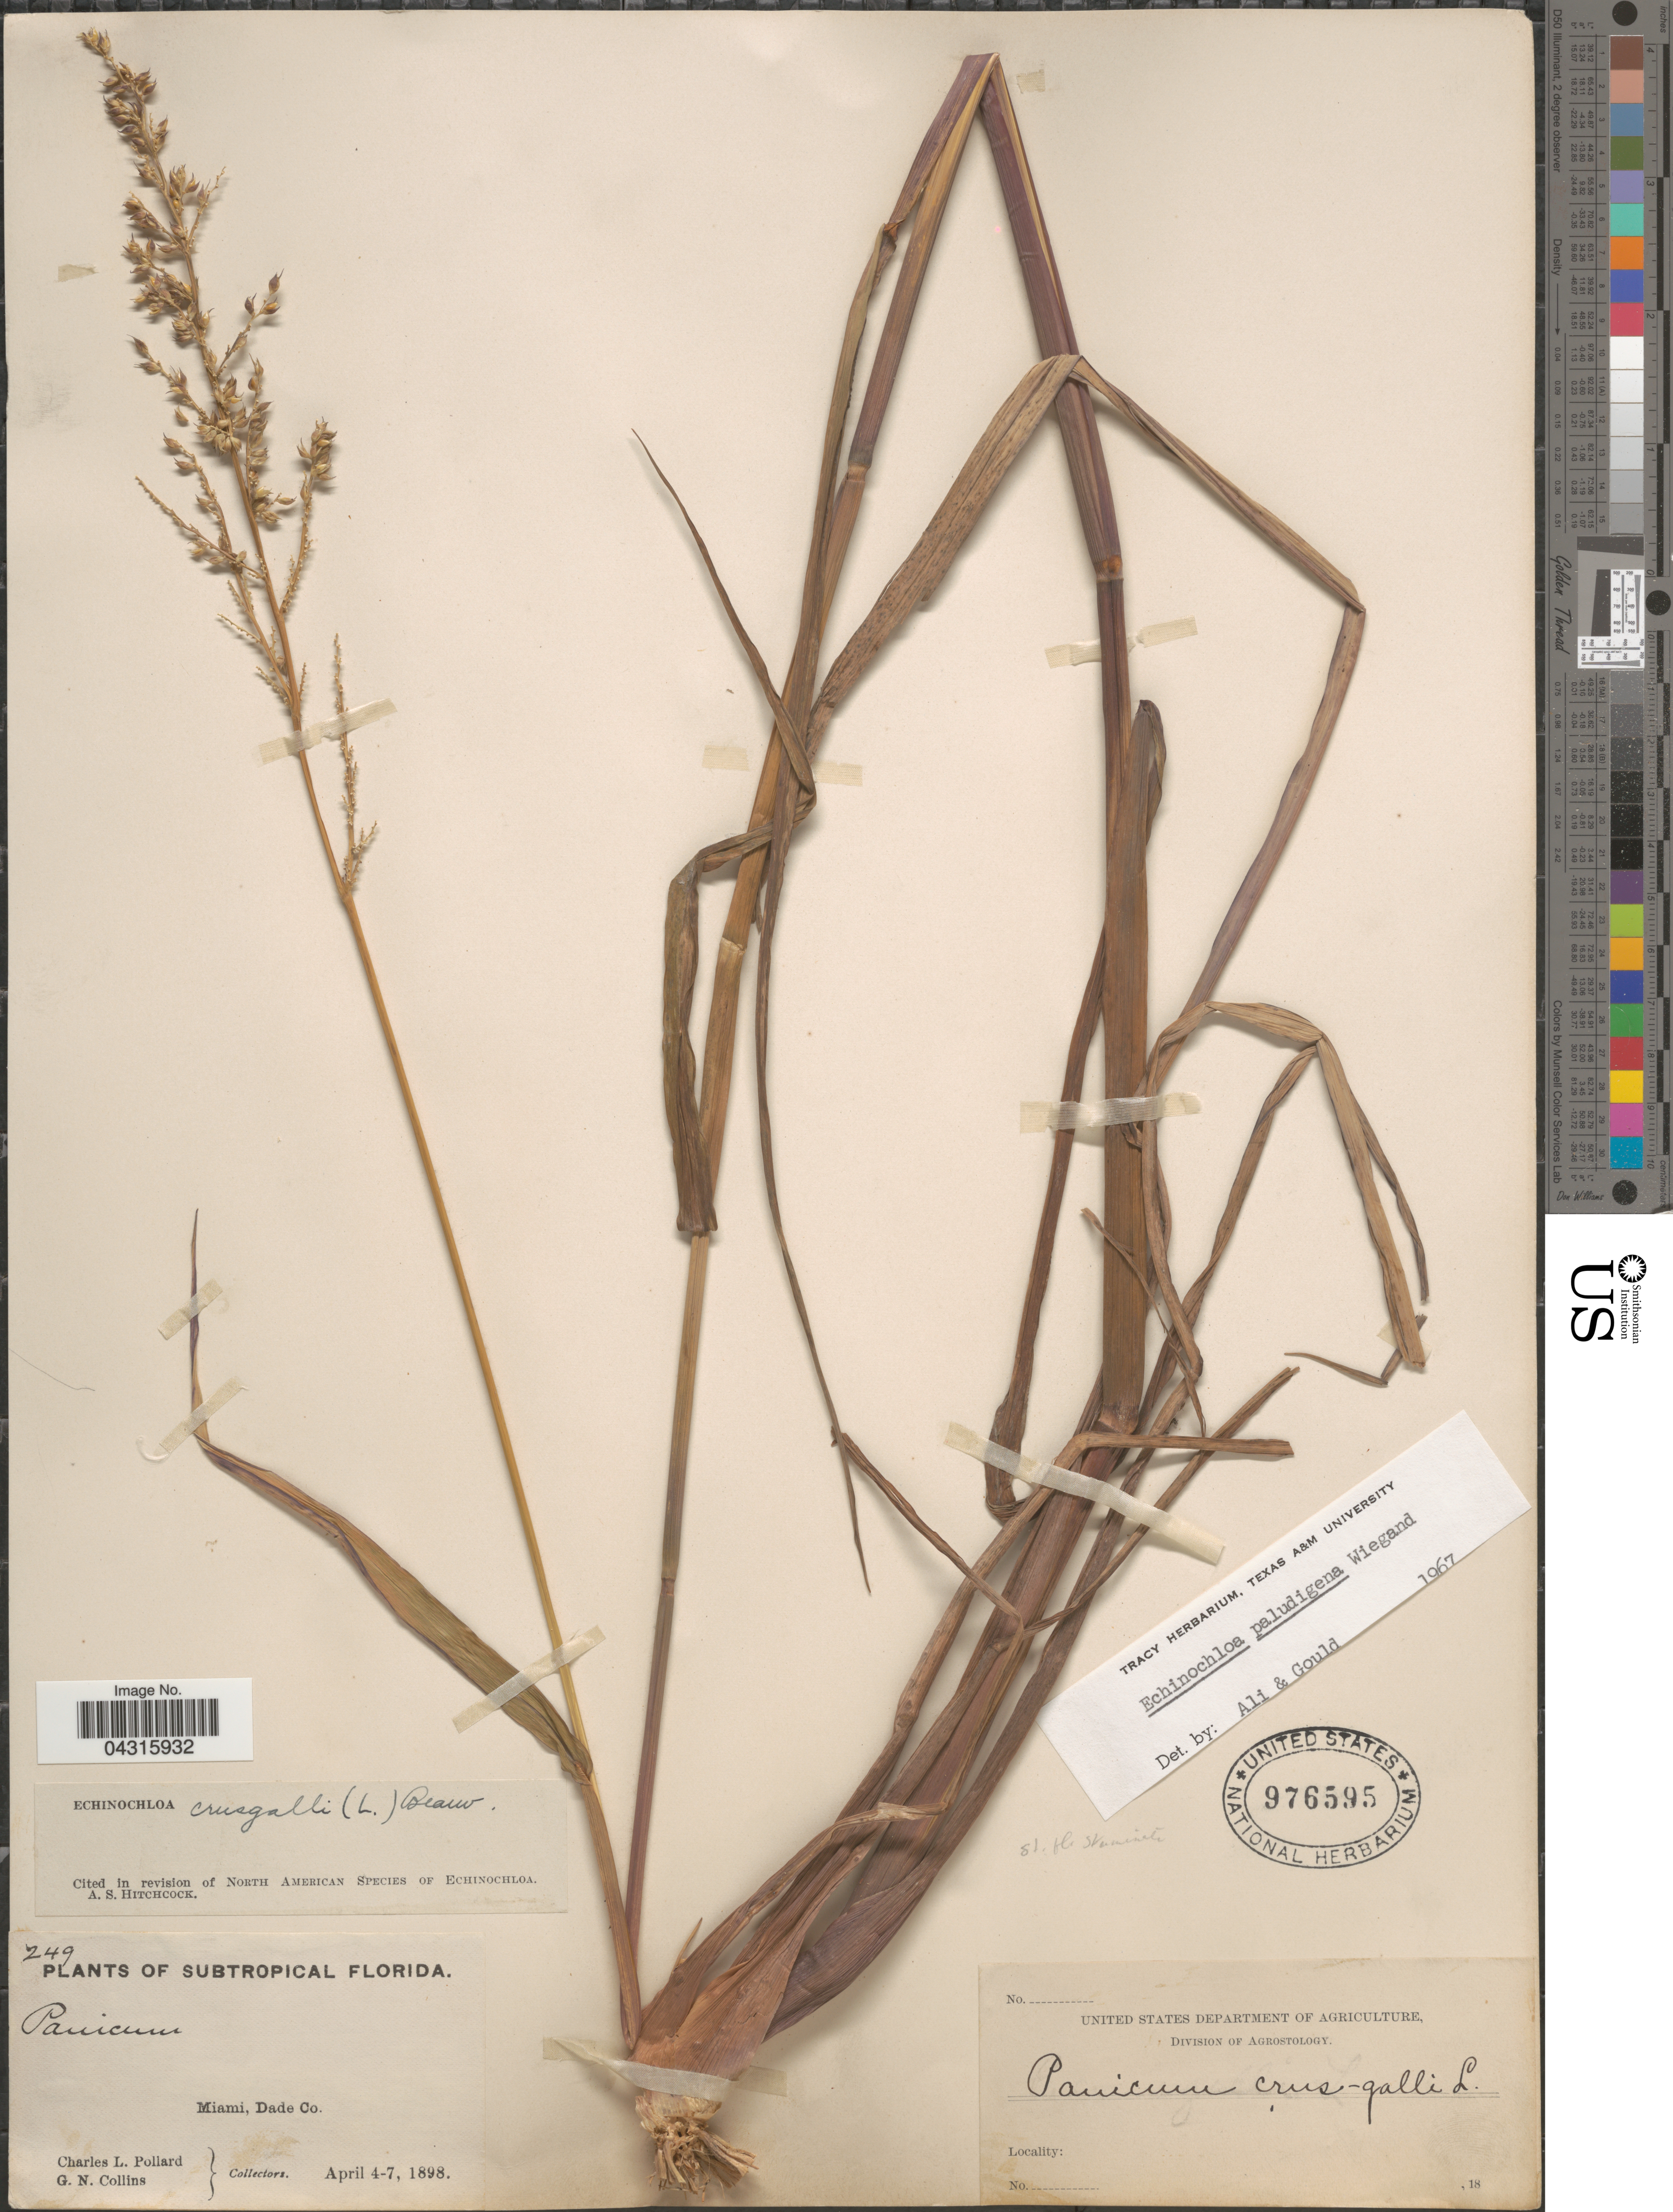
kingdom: Plantae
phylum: Tracheophyta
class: Liliopsida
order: Poales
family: Poaceae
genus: Echinochloa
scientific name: Echinochloa paludigena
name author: Wiegand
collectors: C. L. Pollard & G. Collins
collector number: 249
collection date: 1898-04-04/1898-04-07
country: United States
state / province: Florida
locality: Subtropical Florida. Miami, Dade Co.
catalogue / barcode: US 976595